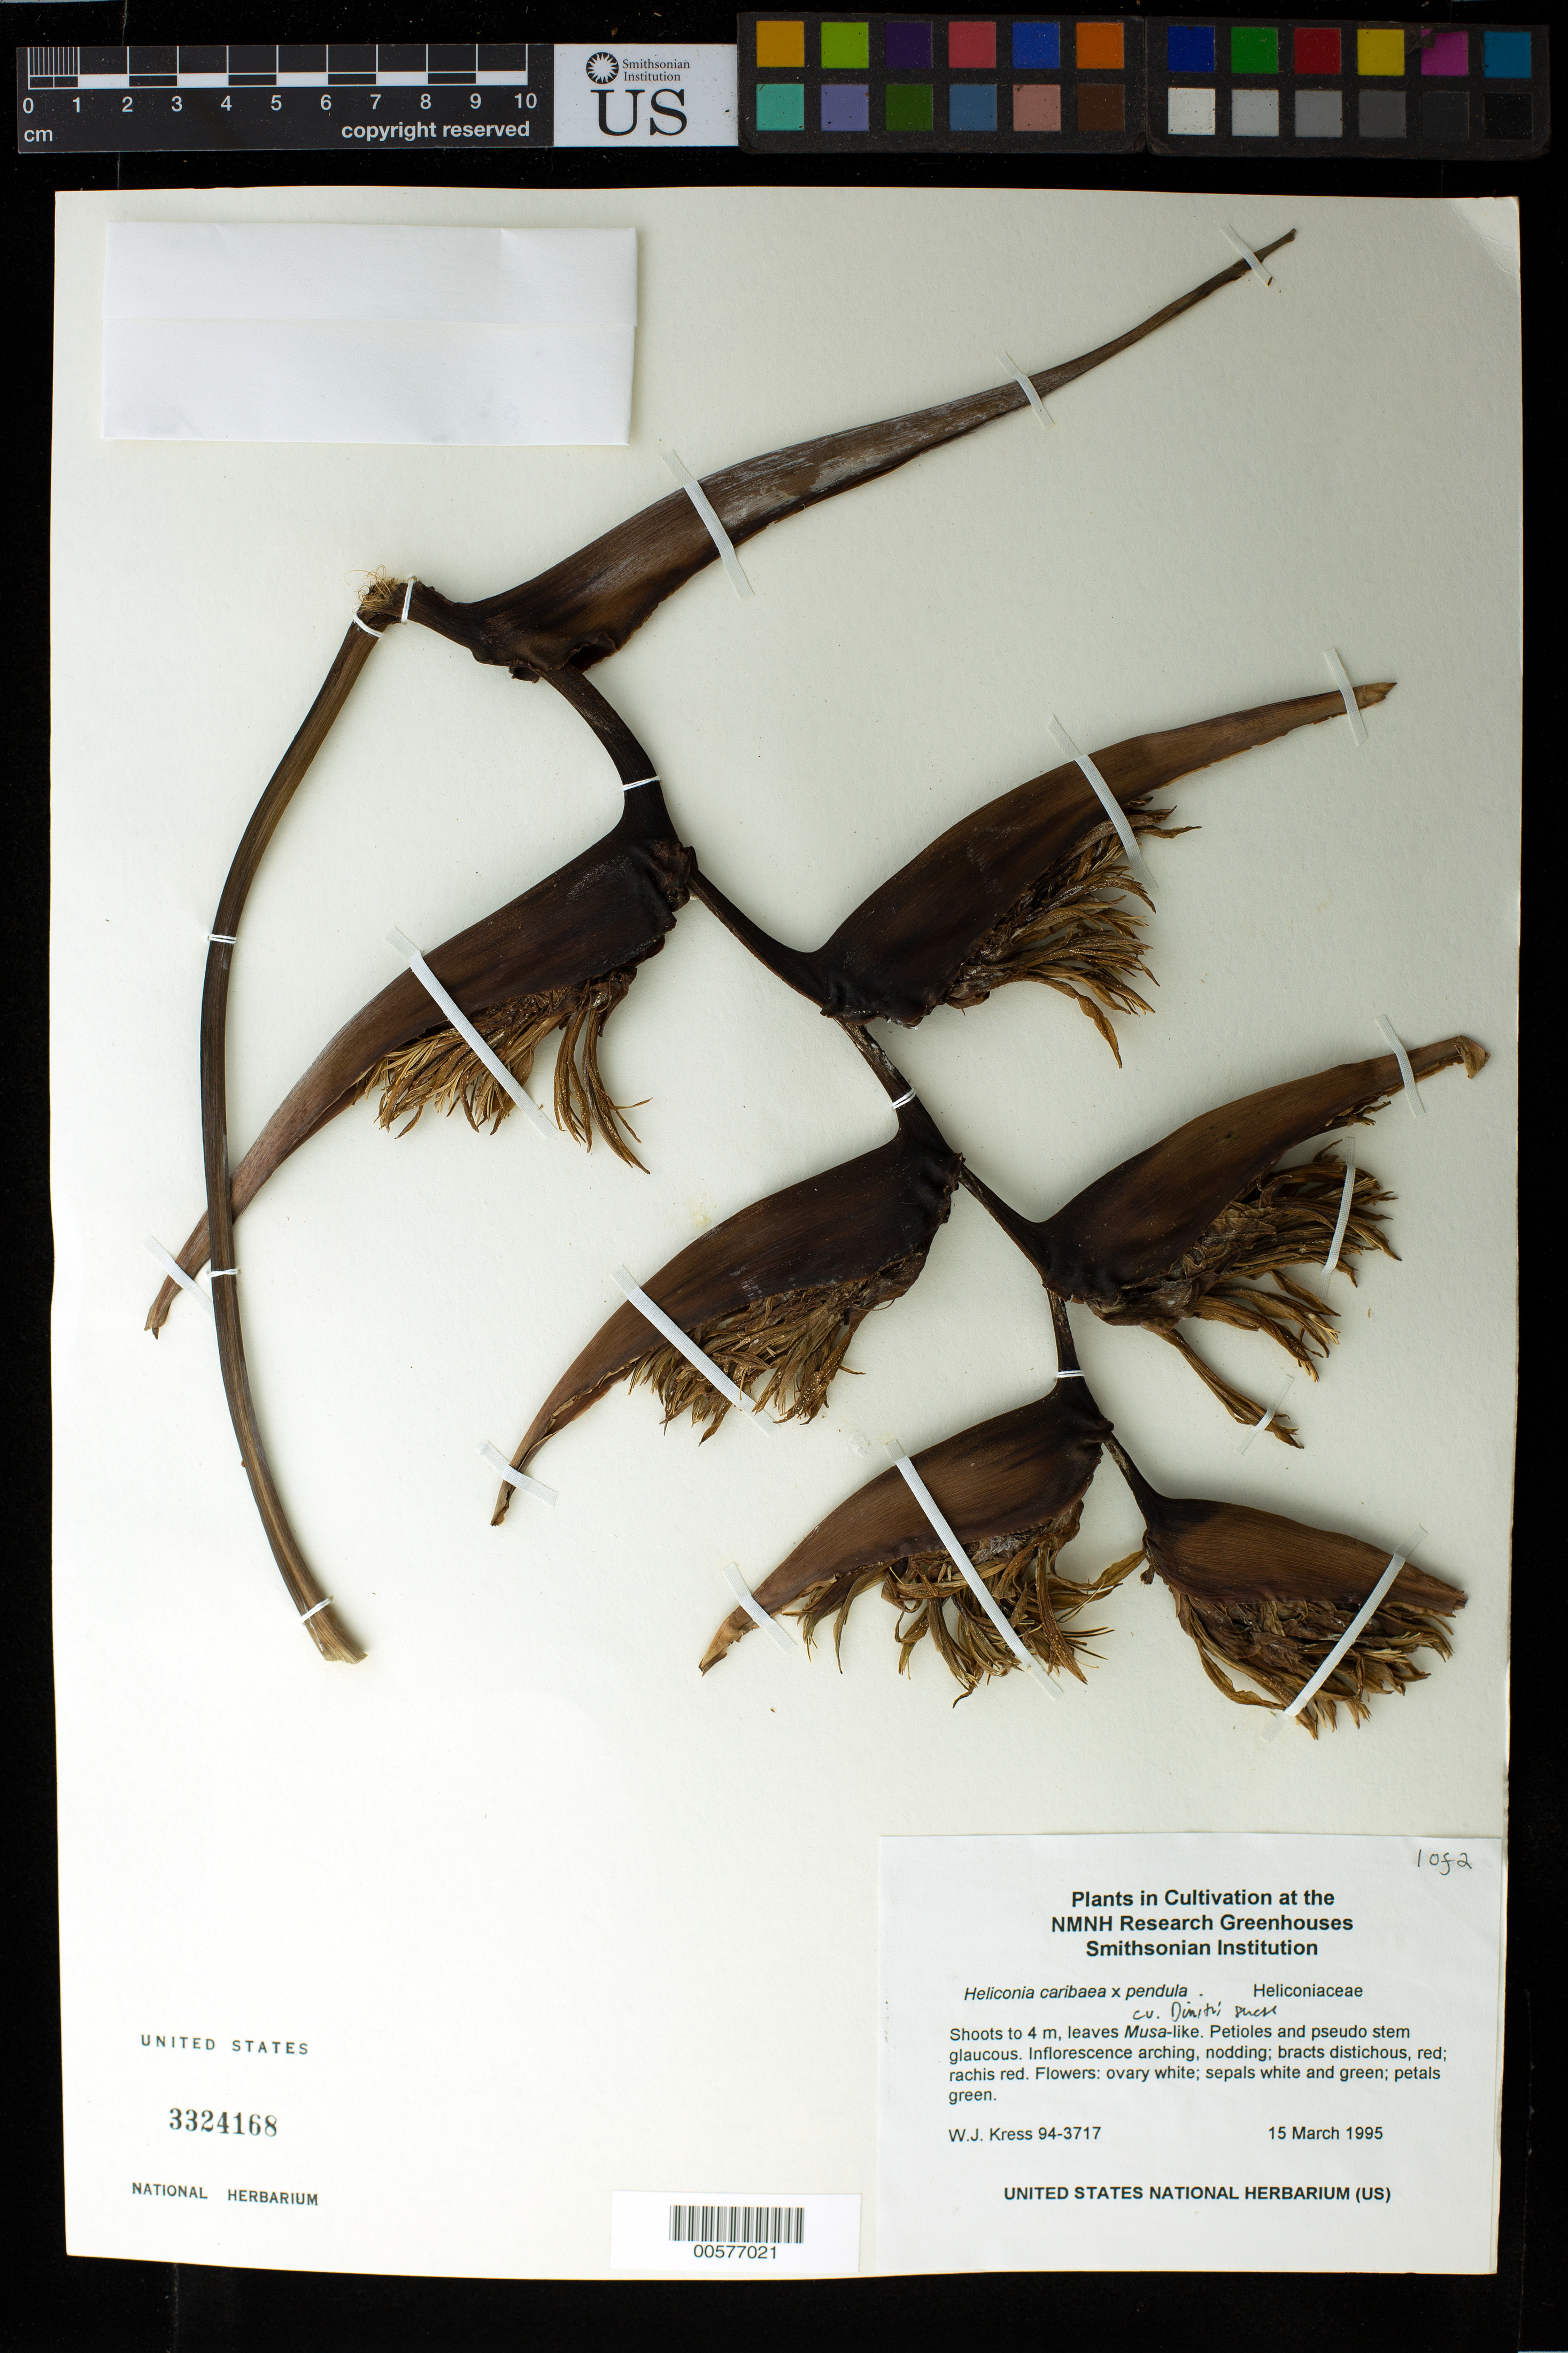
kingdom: Plantae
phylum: Tracheophyta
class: Liliopsida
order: Zingiberales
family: Heliconiaceae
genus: Heliconia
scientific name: Heliconia caribaea x H. pendula Wawra 'Dimitre Sucre'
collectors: W. J. Kress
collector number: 94-3717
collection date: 1995-03-15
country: United States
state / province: Maryland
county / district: Prince George's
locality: NMNH Botany Research Greenhouses. Suitland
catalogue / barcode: US 3324168